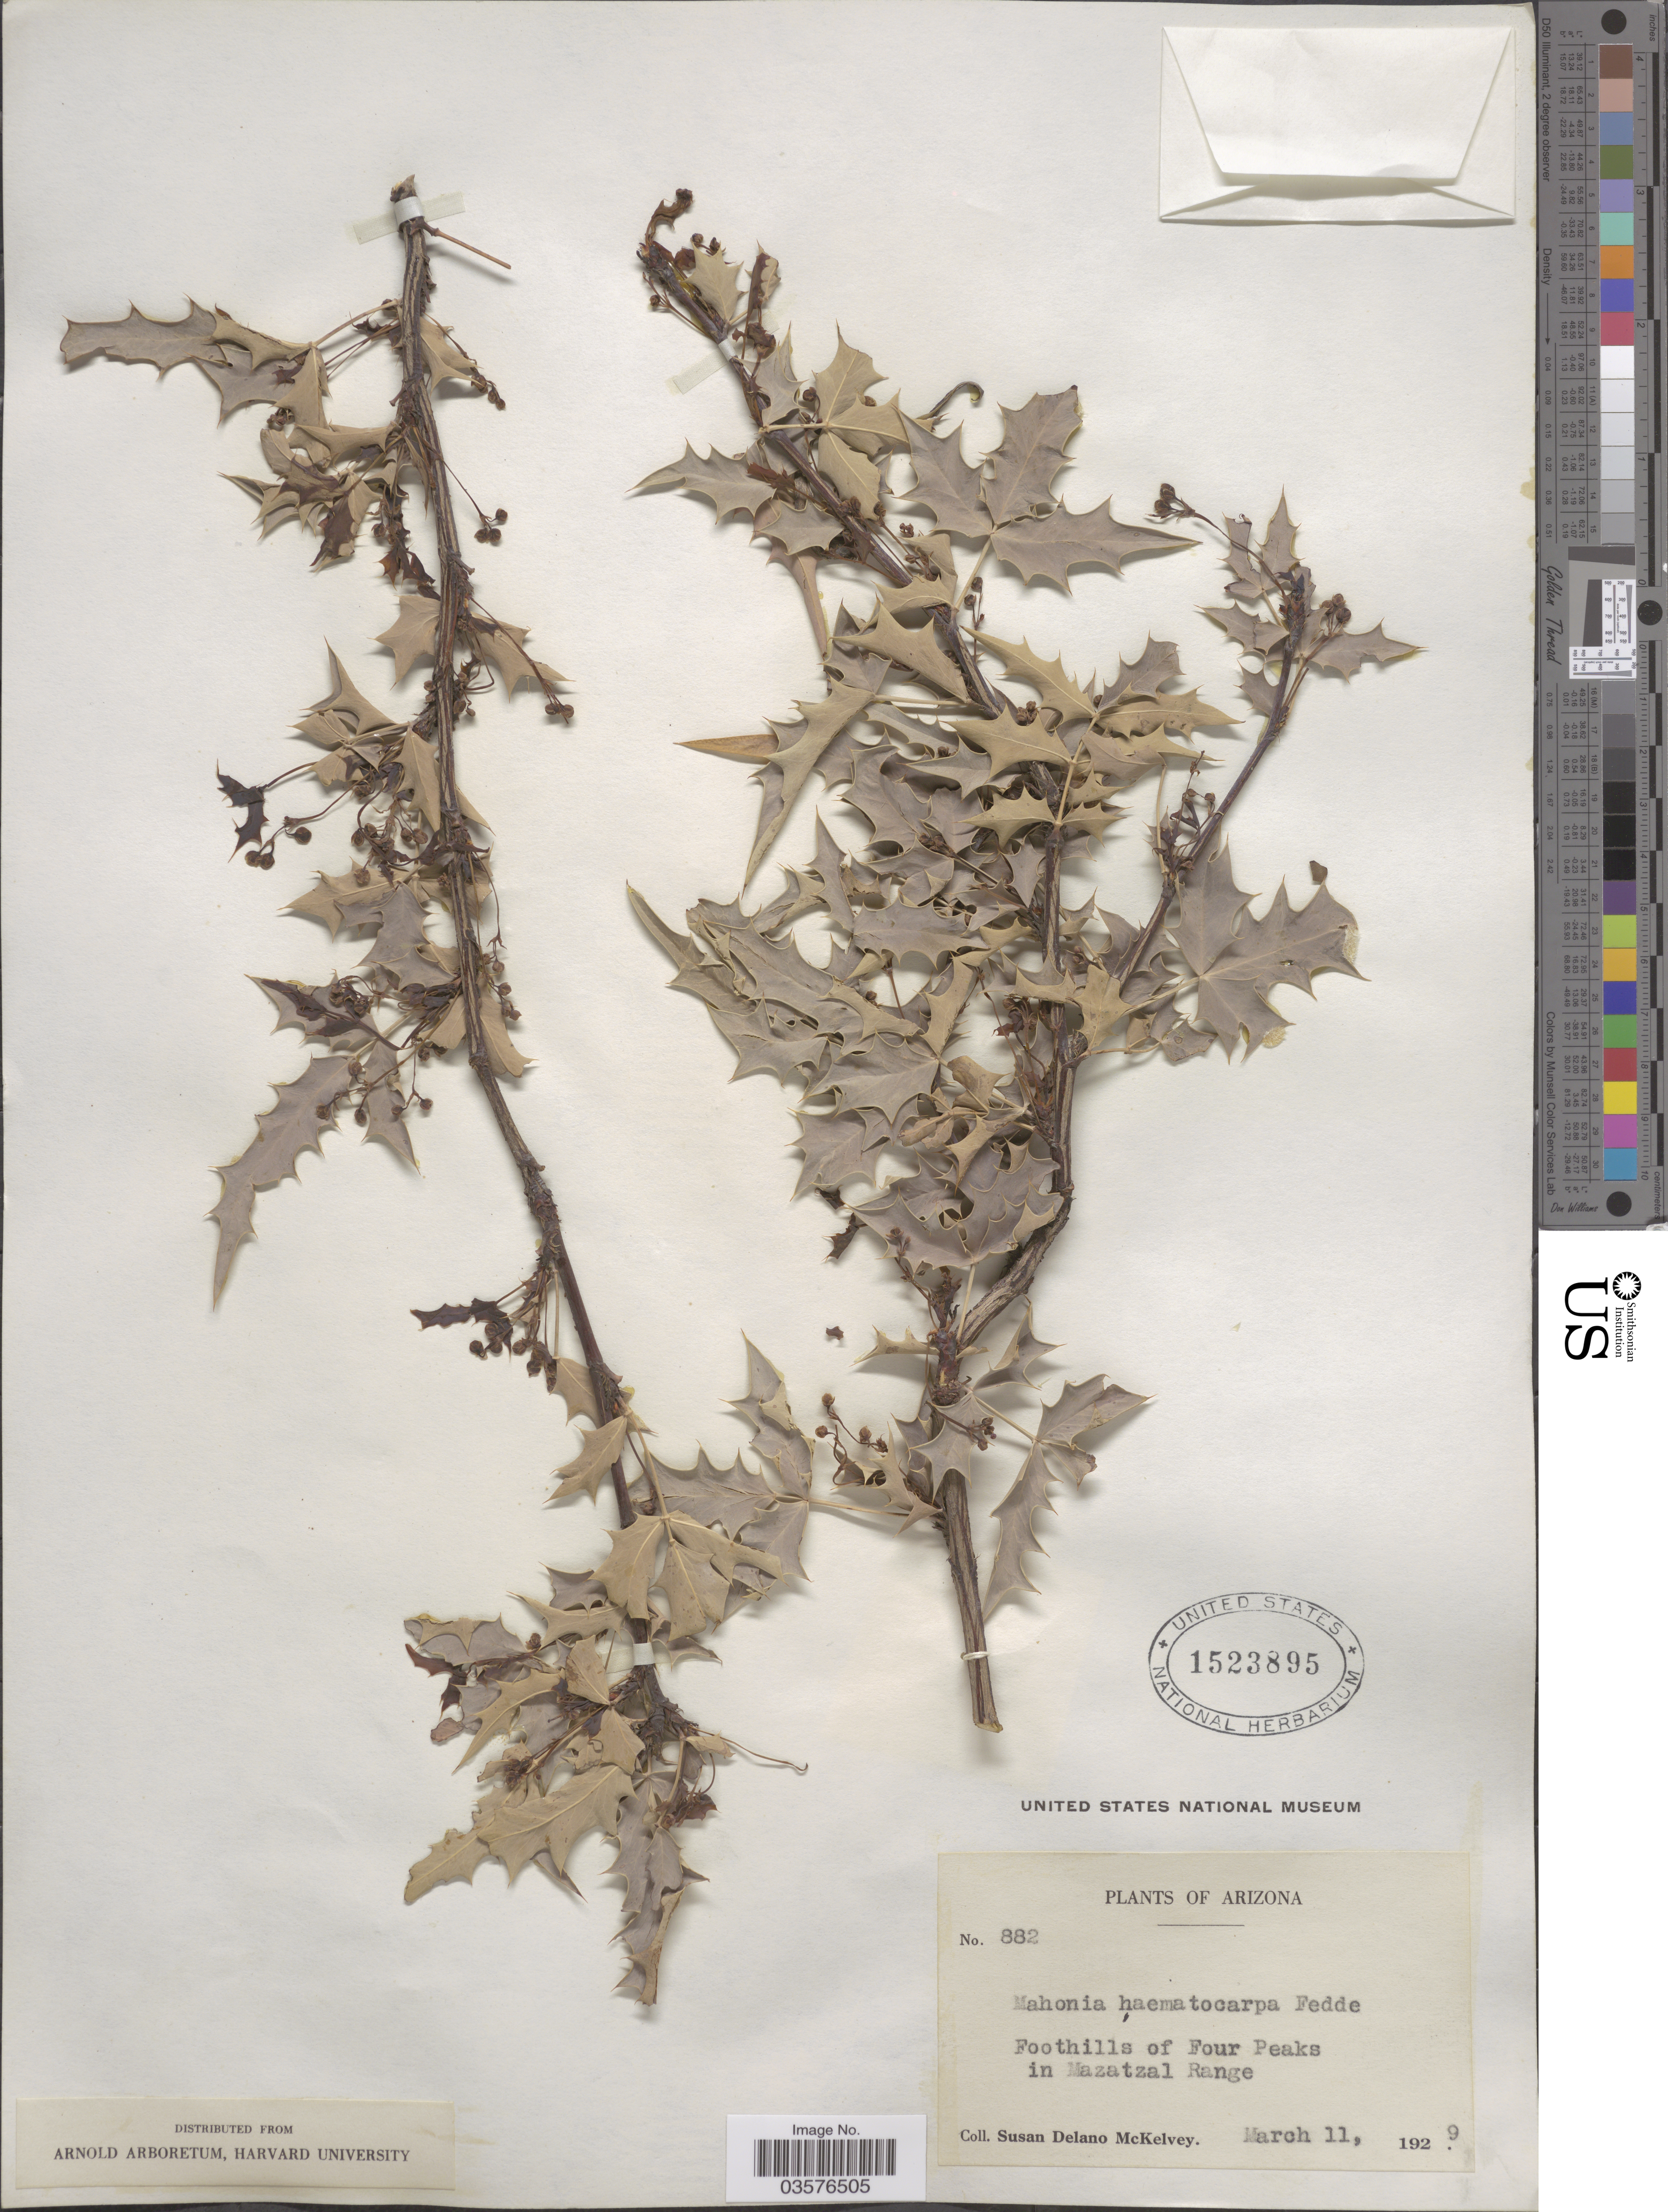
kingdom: Plantae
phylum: Tracheophyta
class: Magnoliopsida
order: Ranunculales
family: Berberidaceae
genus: Mahonia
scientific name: Mahonia haematocarpa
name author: (Wooton) Fedde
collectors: S. A. McKelvey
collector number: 882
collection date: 1929-03-11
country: United States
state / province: Arizona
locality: Foothills of Four Peaks in Mazatzal Range.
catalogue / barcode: US 1523895